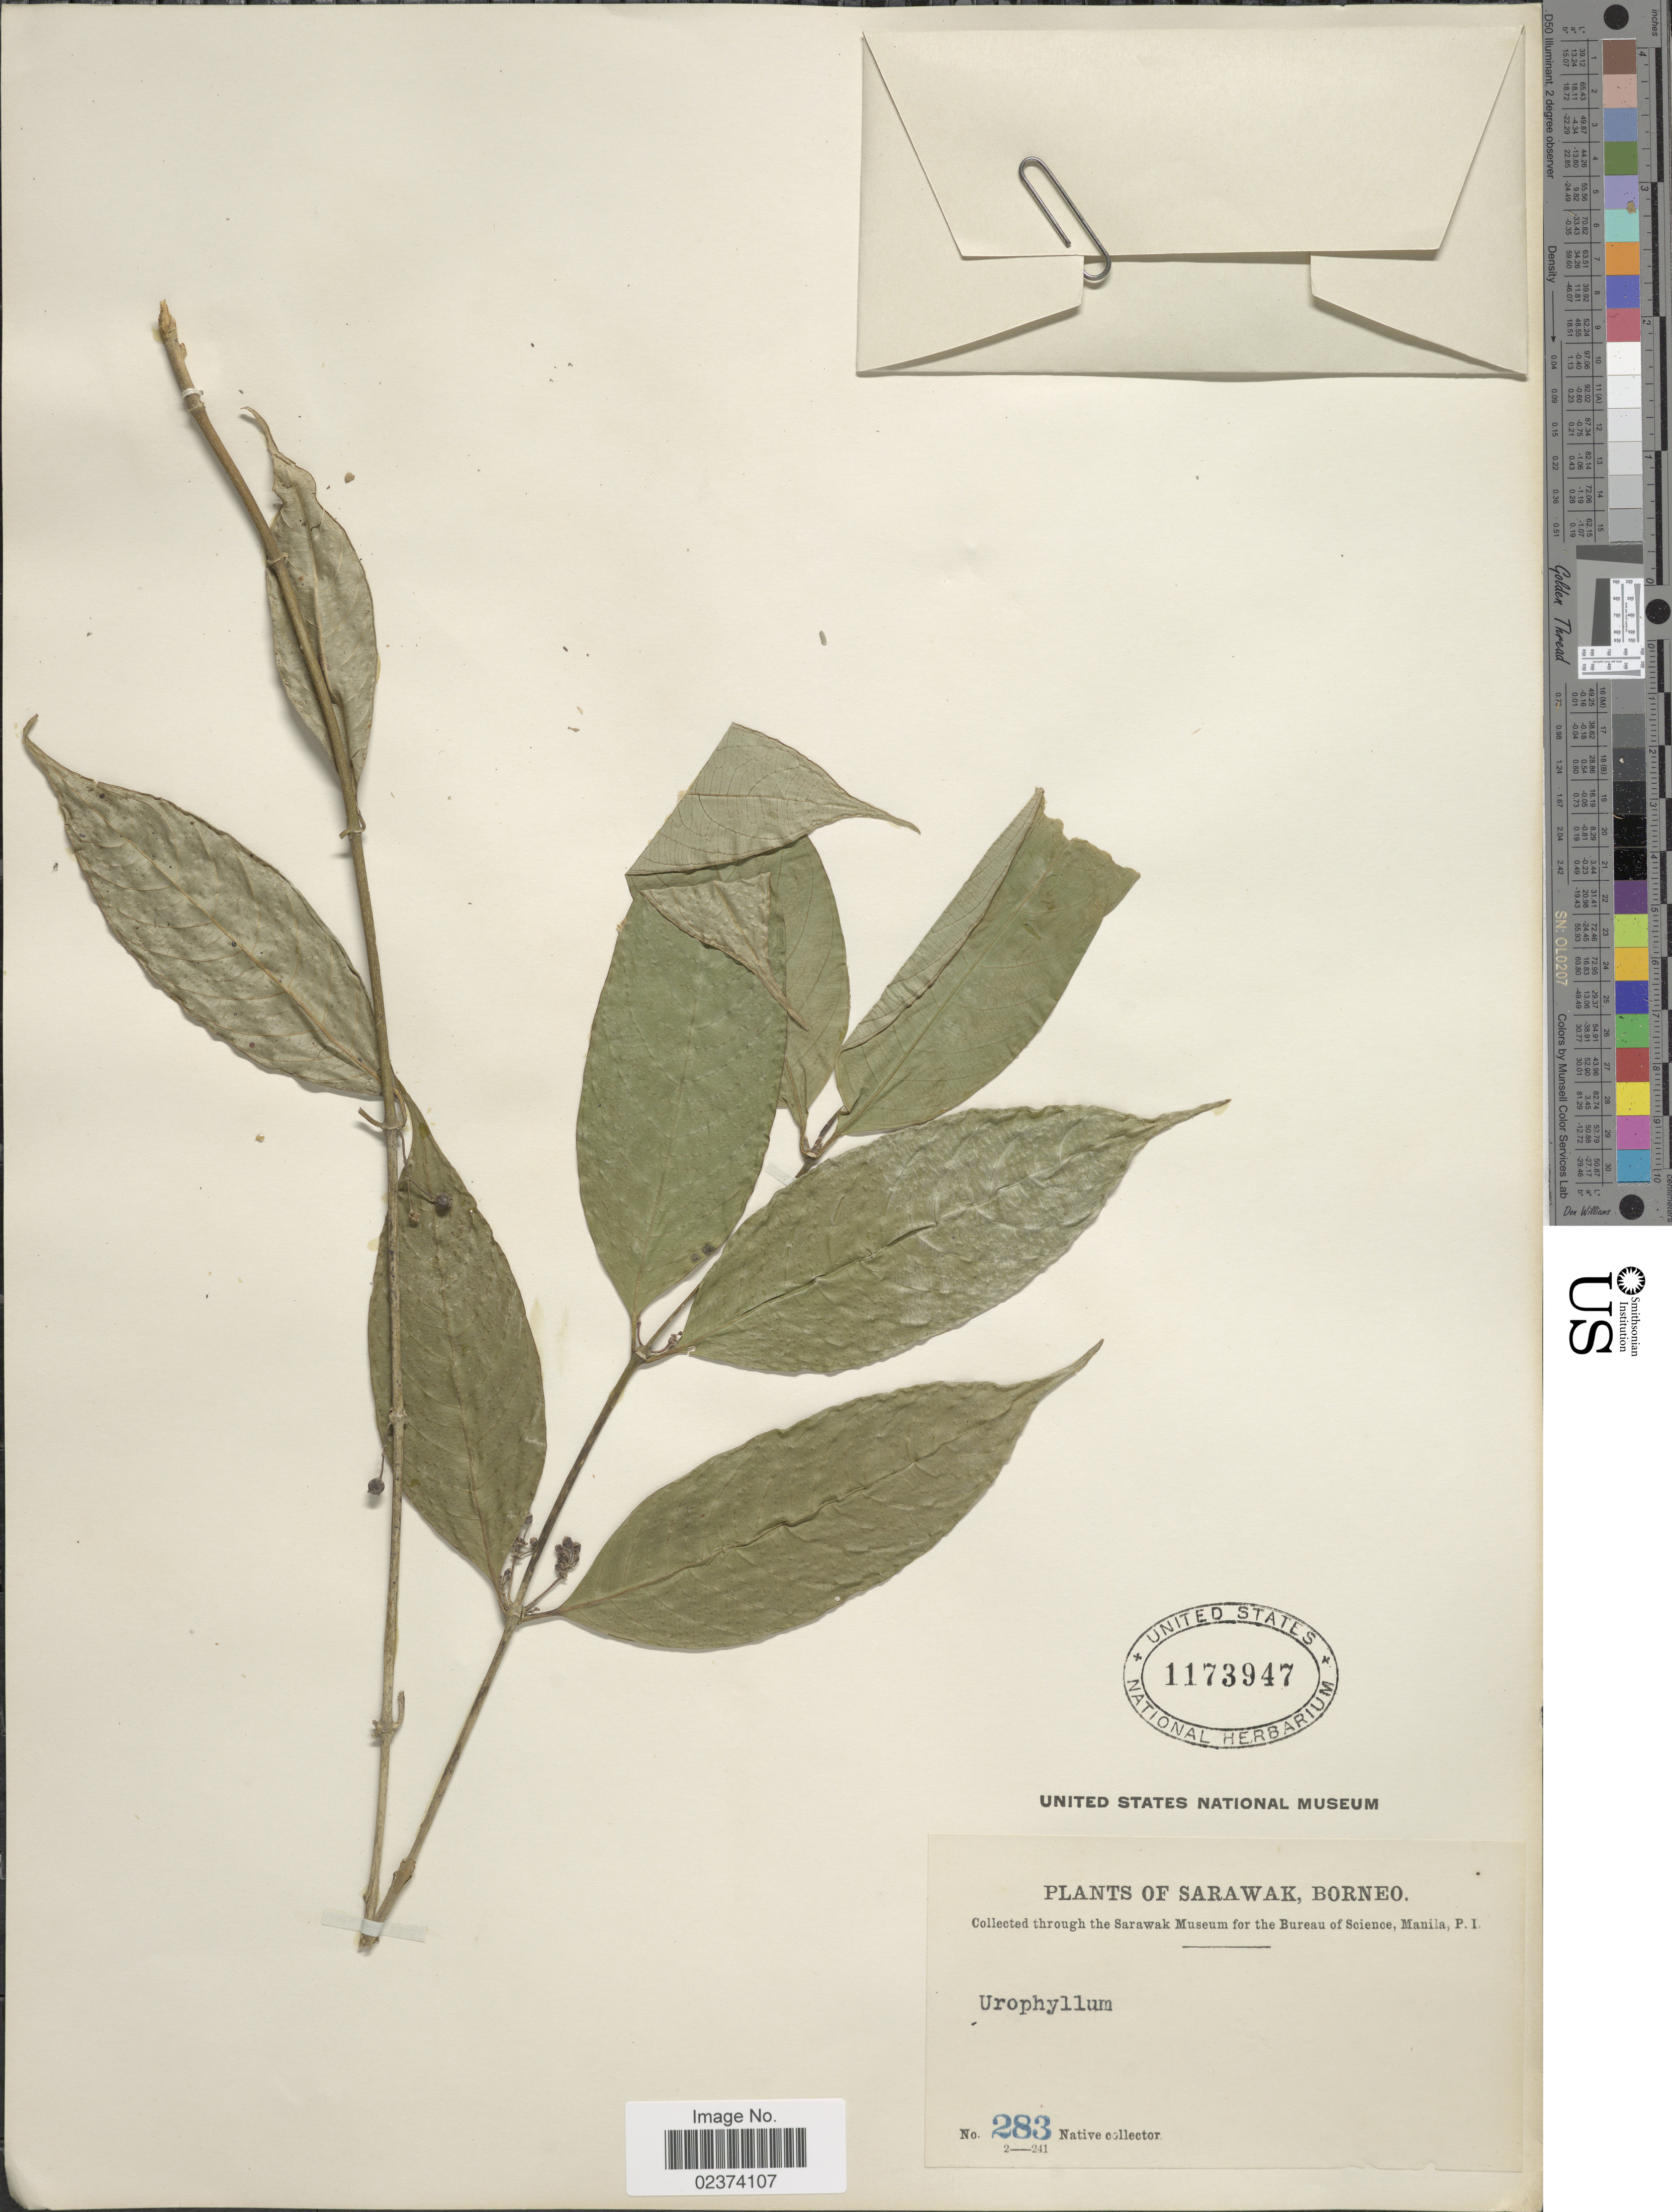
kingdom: Plantae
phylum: Tracheophyta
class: Magnoliopsida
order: Gentianales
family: Rubiaceae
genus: Urophyllum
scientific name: Urophyllum sp.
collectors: Native collector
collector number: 283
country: Malaysia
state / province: Sarawak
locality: Borneo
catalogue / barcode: US 1173947